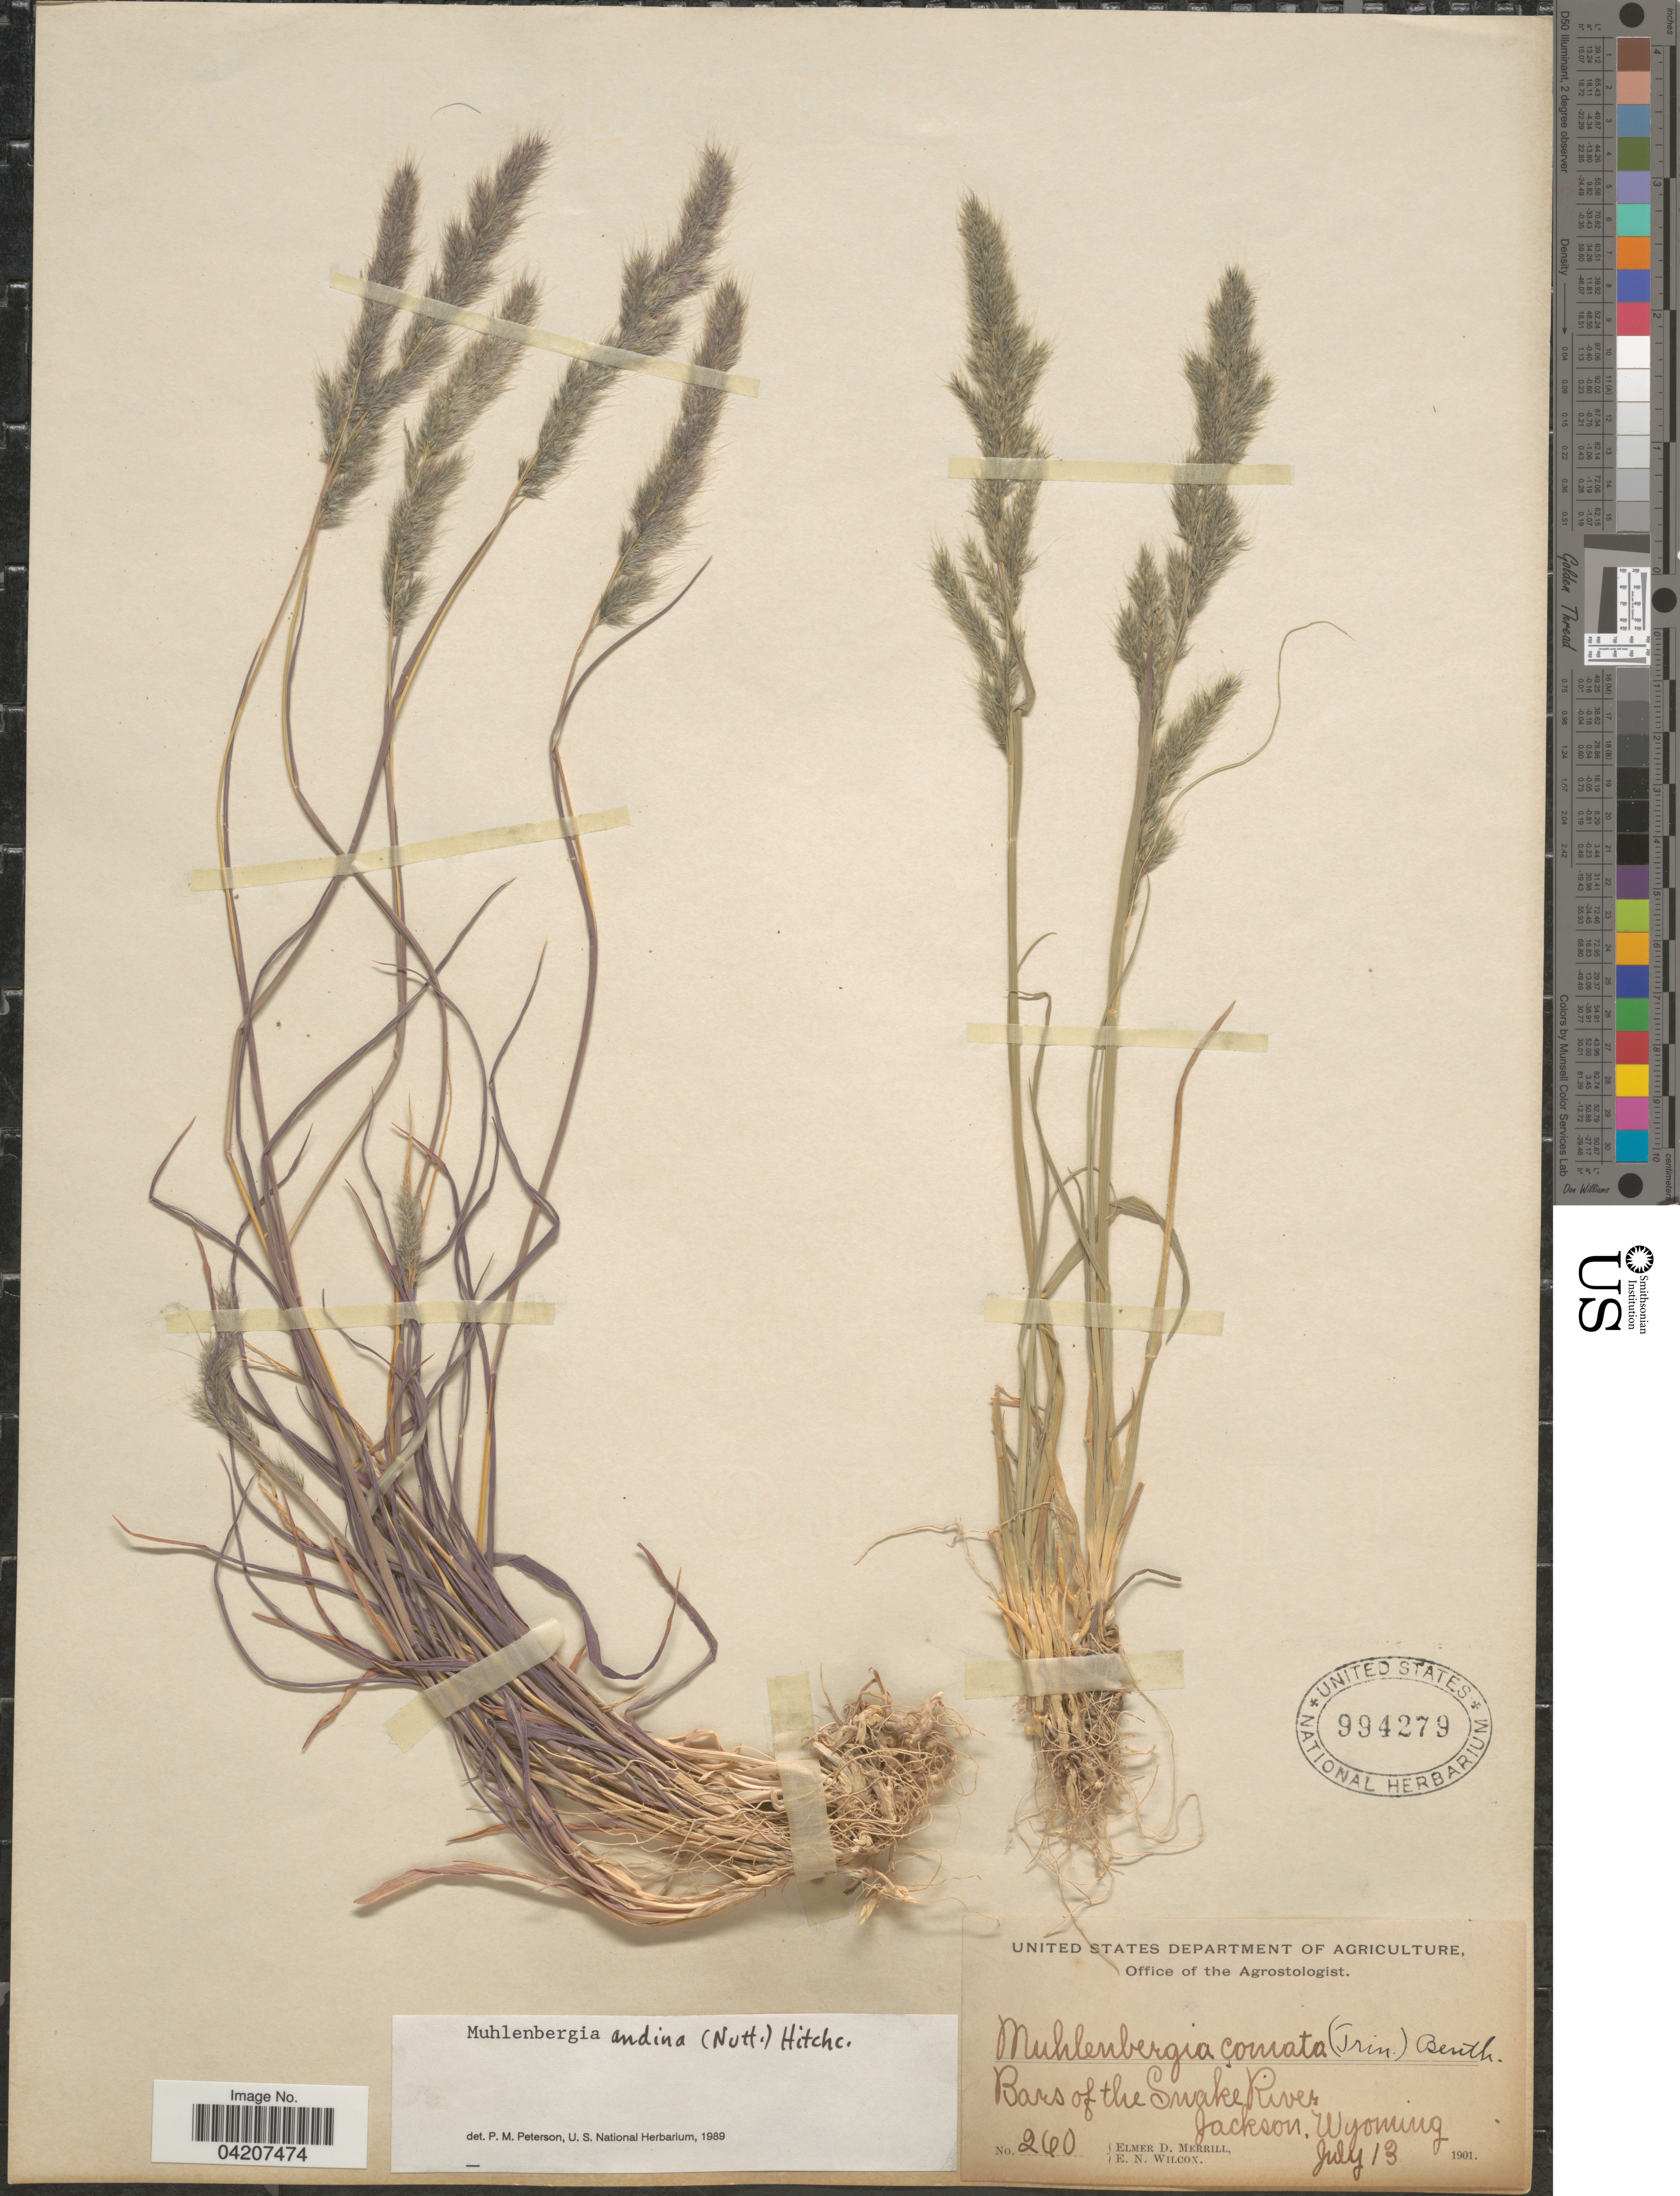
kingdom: Plantae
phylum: Tracheophyta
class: Liliopsida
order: Poales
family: Poaceae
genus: Muhlenbergia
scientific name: Muhlenbergia andina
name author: (Nutt.) Hitchc.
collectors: E. D. Merrill & E. Wilcox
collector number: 260*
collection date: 1901-07-13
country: United States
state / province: Wyoming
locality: Bars of the Snake River Jackson.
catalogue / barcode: US 994279